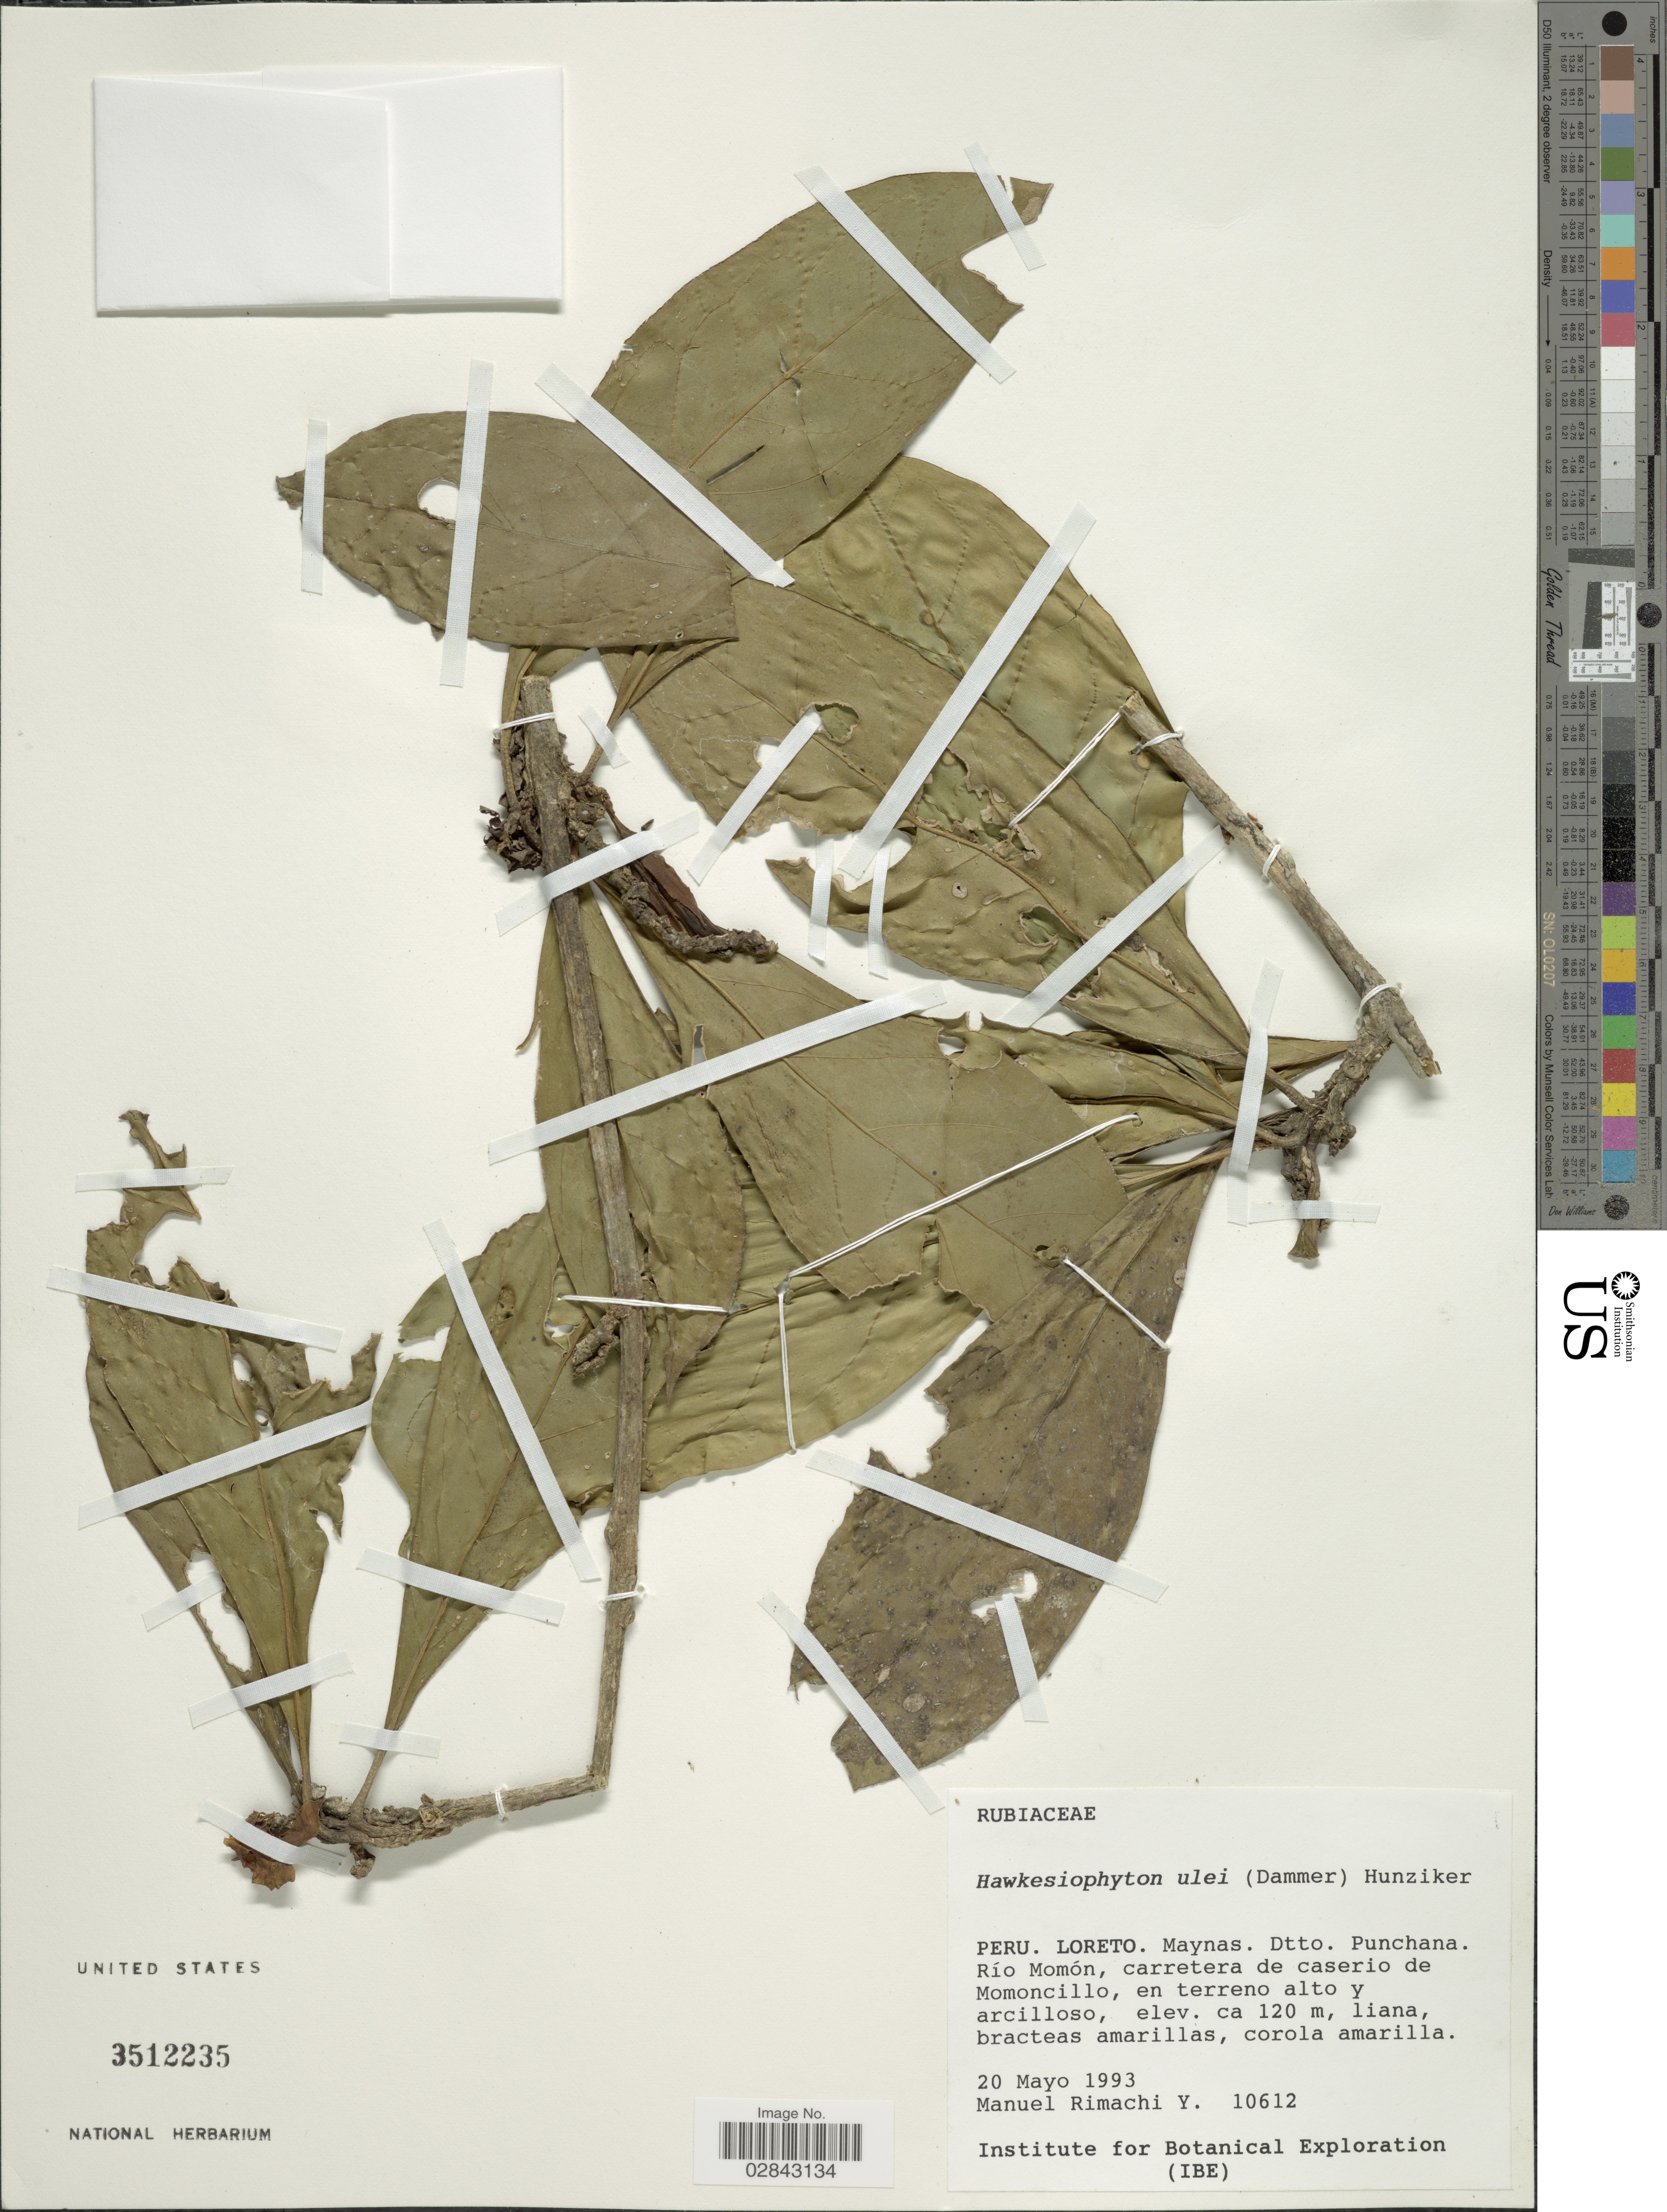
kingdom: Plantae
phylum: Tracheophyta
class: Magnoliopsida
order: Solanales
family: Solanaceae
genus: Hawkesiophyton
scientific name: Hawkesiophyton ulei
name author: (Dammer) Hunz.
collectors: M. Rimachi Y.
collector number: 10612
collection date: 1993-05-20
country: Peru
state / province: Loreto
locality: Maynas. Dtto. Punchana. Río Momón, carretera de caserio de Momoncillo.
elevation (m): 120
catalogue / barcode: US 3512235